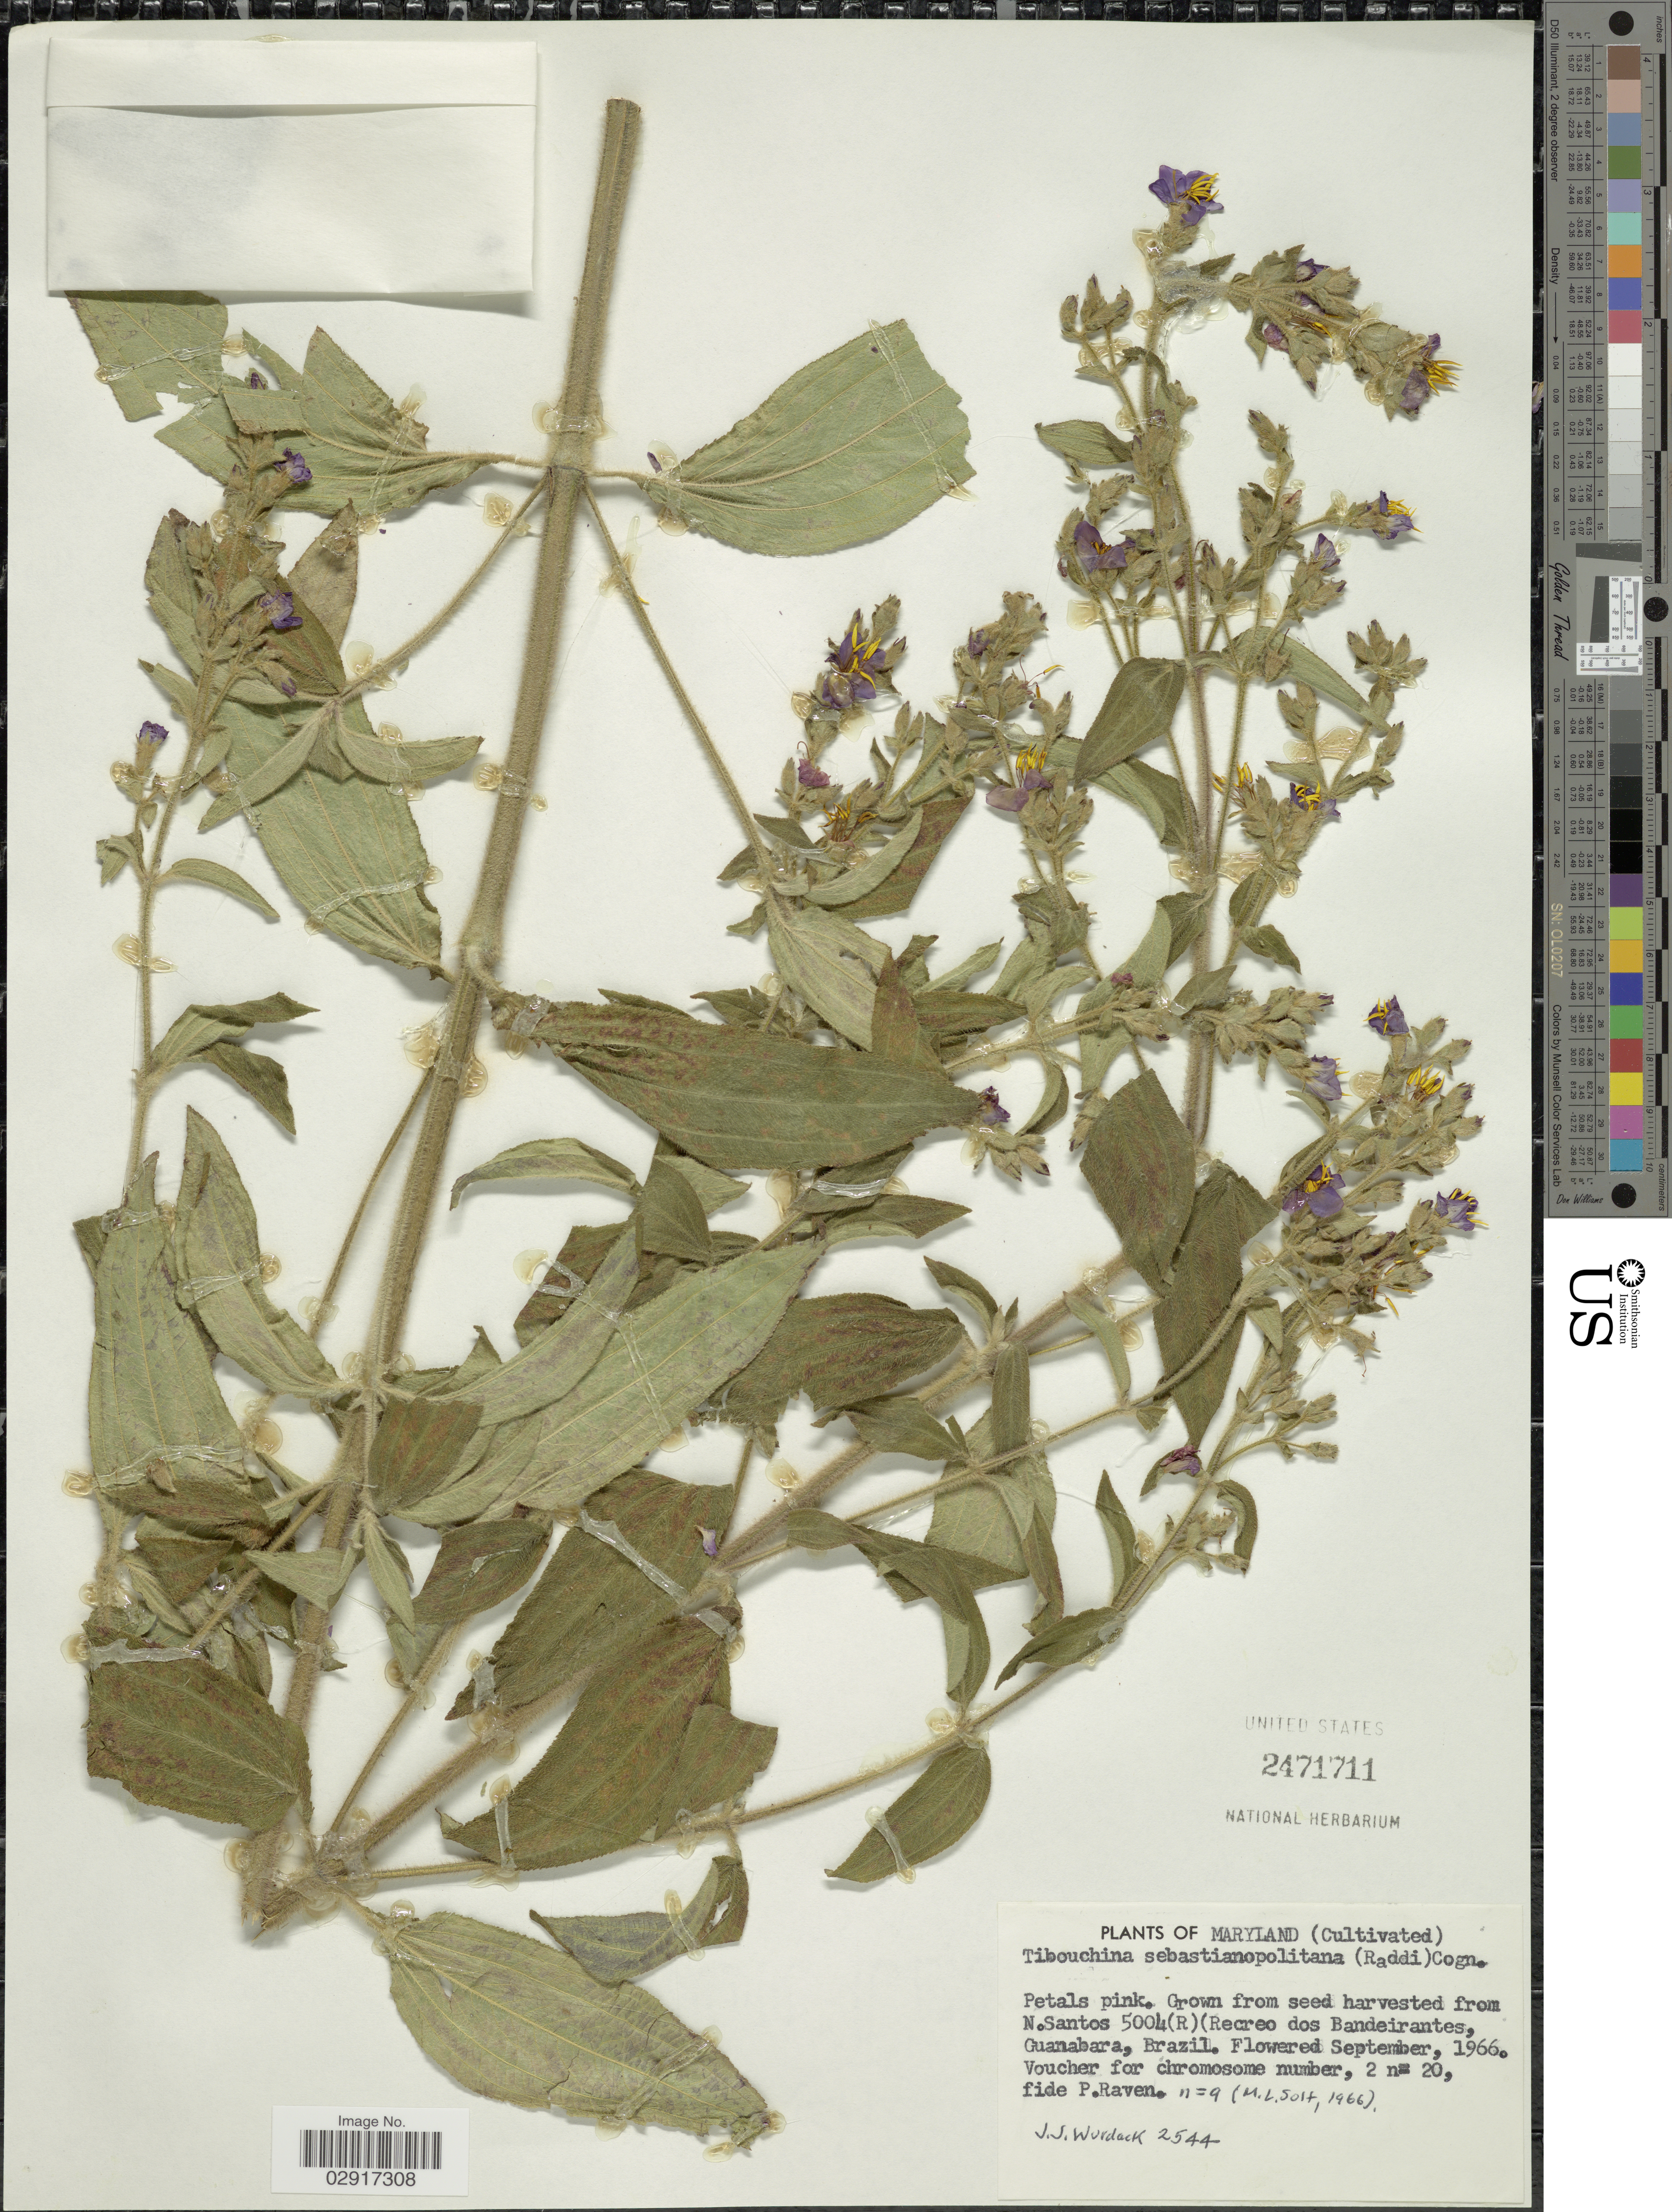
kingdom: Plantae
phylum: Tracheophyta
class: Magnoliopsida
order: Myrtales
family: Melastomataceae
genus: Chaetogastra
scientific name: Chaetogastra sebastianopolitana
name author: (Raddi) P.J.F. Guim. & Michelang.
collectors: J. J. Wurdack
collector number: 2544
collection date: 1966-06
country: United States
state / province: Maryland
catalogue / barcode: US 2471711